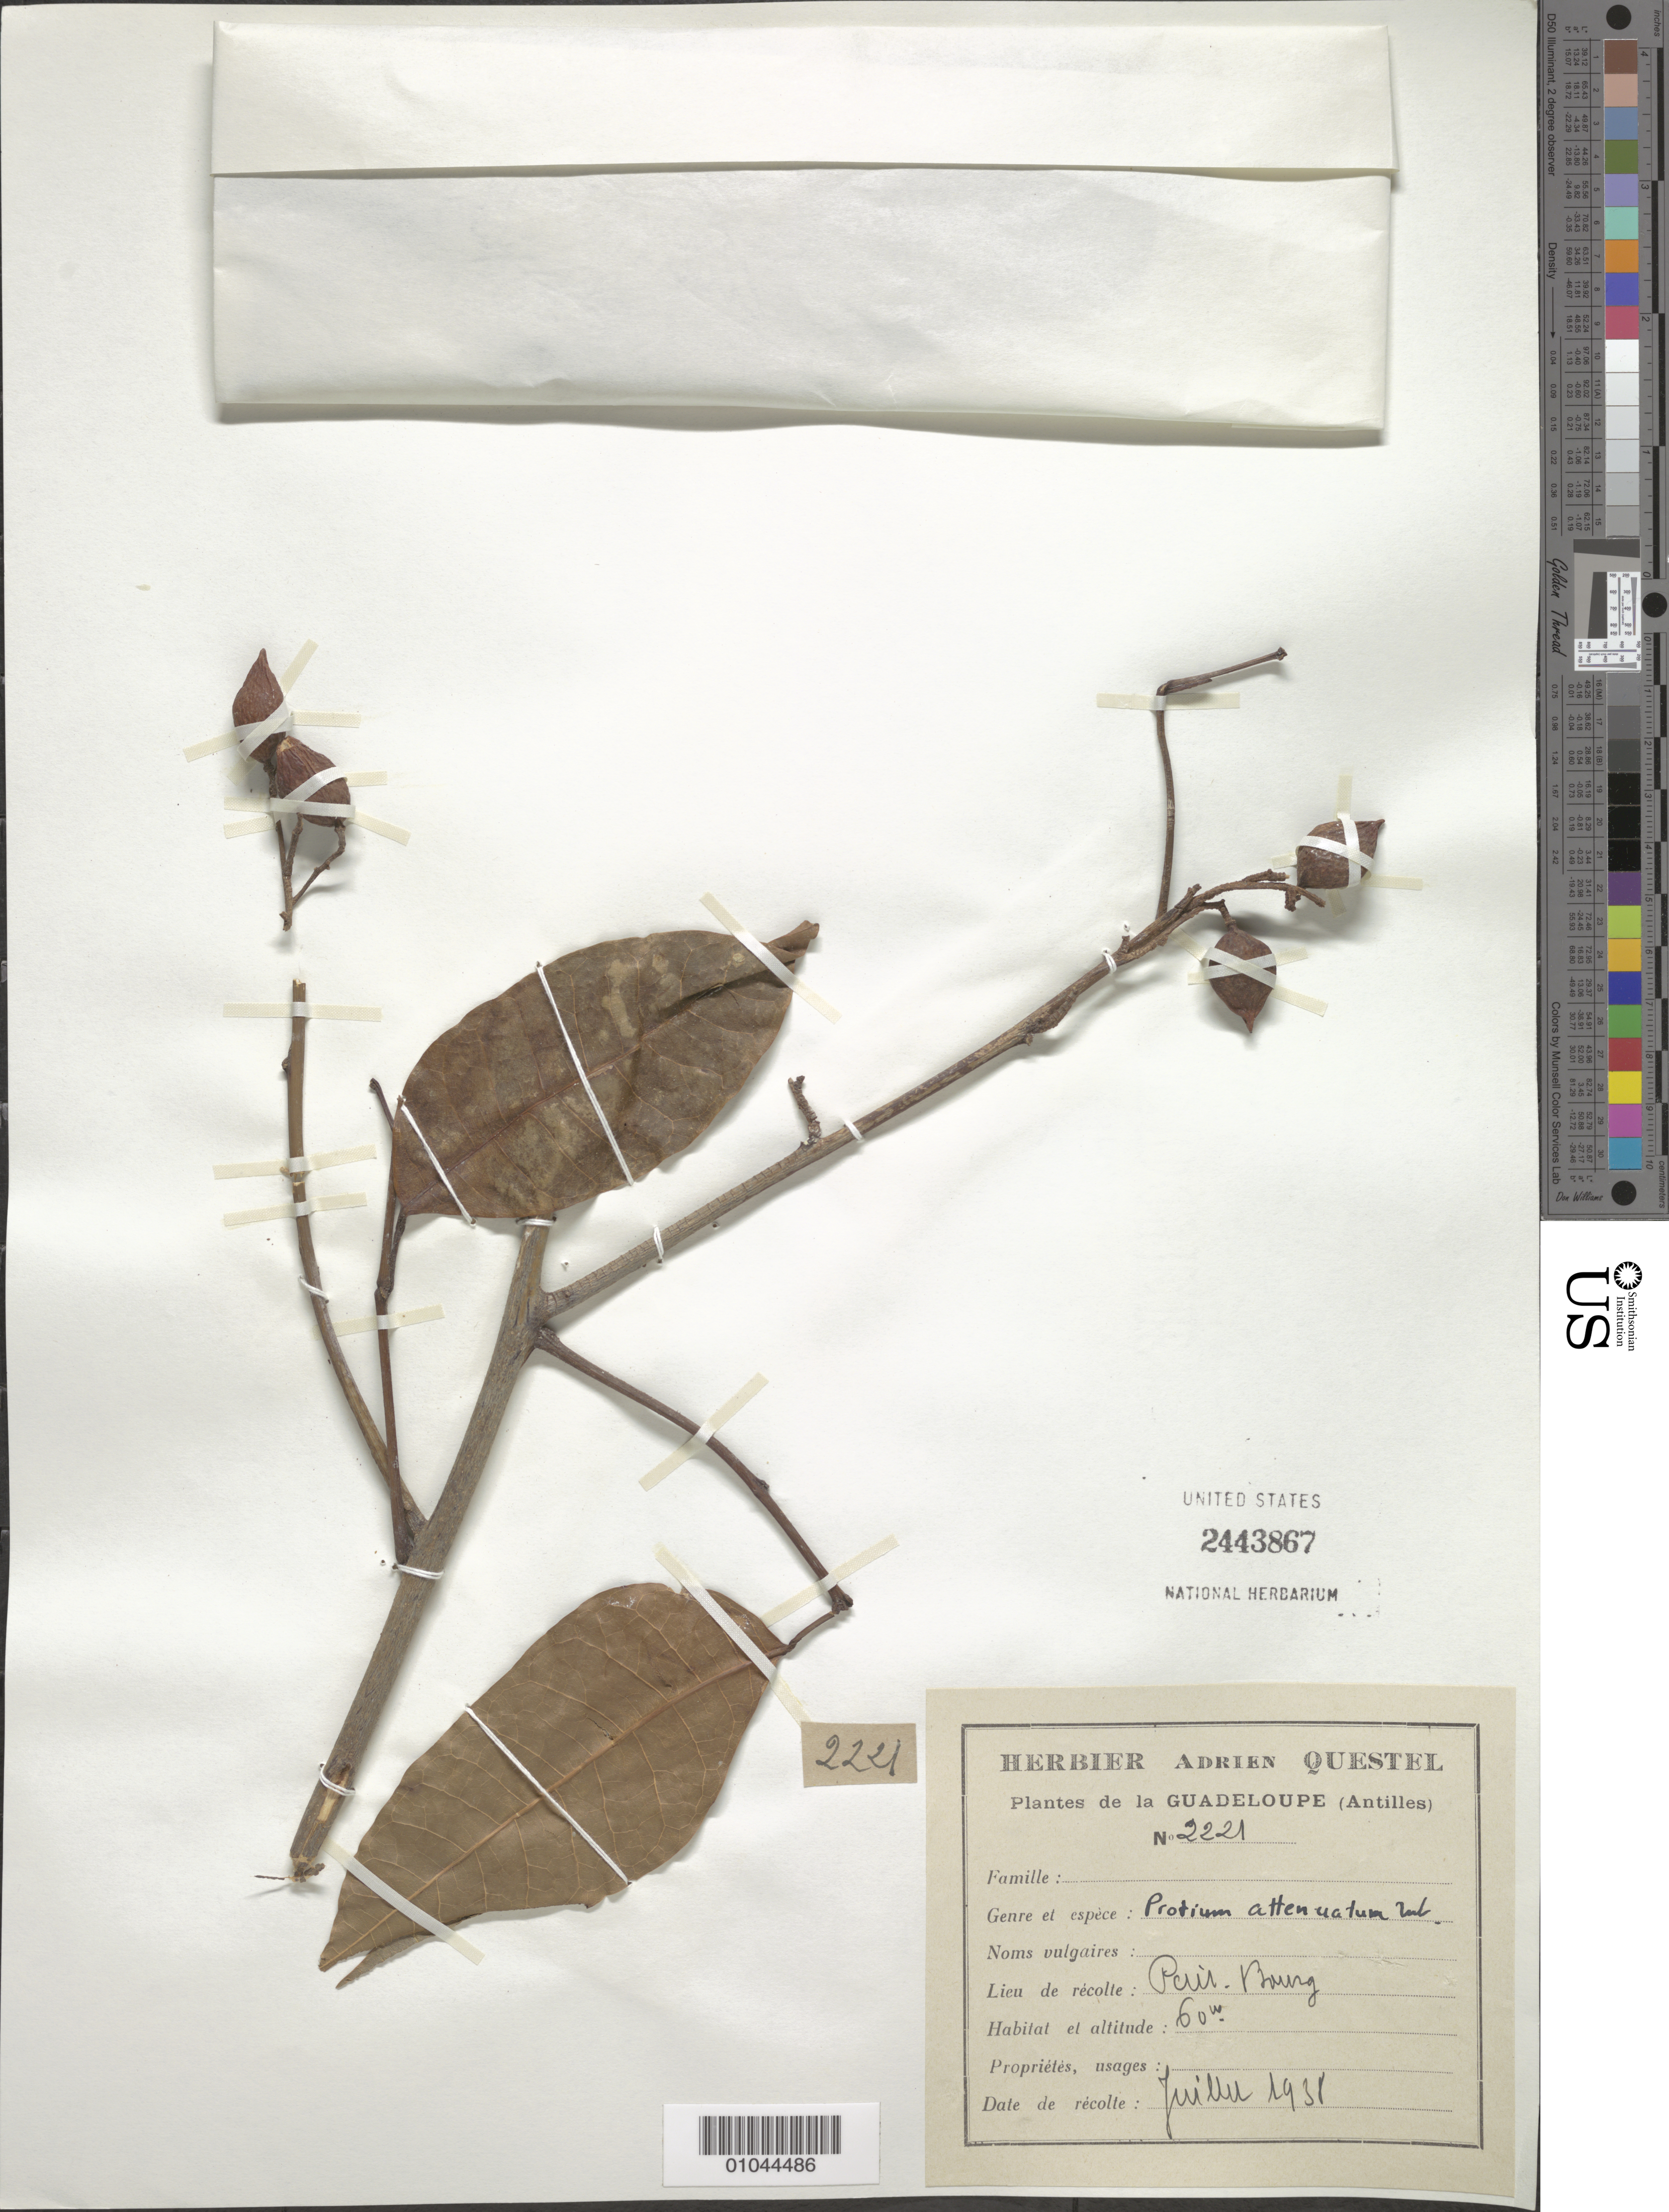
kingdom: Plantae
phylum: Tracheophyta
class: Magnoliopsida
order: Sapindales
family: Burseraceae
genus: Protium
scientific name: Protium attenuatum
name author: Urb.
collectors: A. Questel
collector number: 2221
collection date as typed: Jul 1938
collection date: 1938-07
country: Guadeloupe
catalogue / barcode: US 2443867